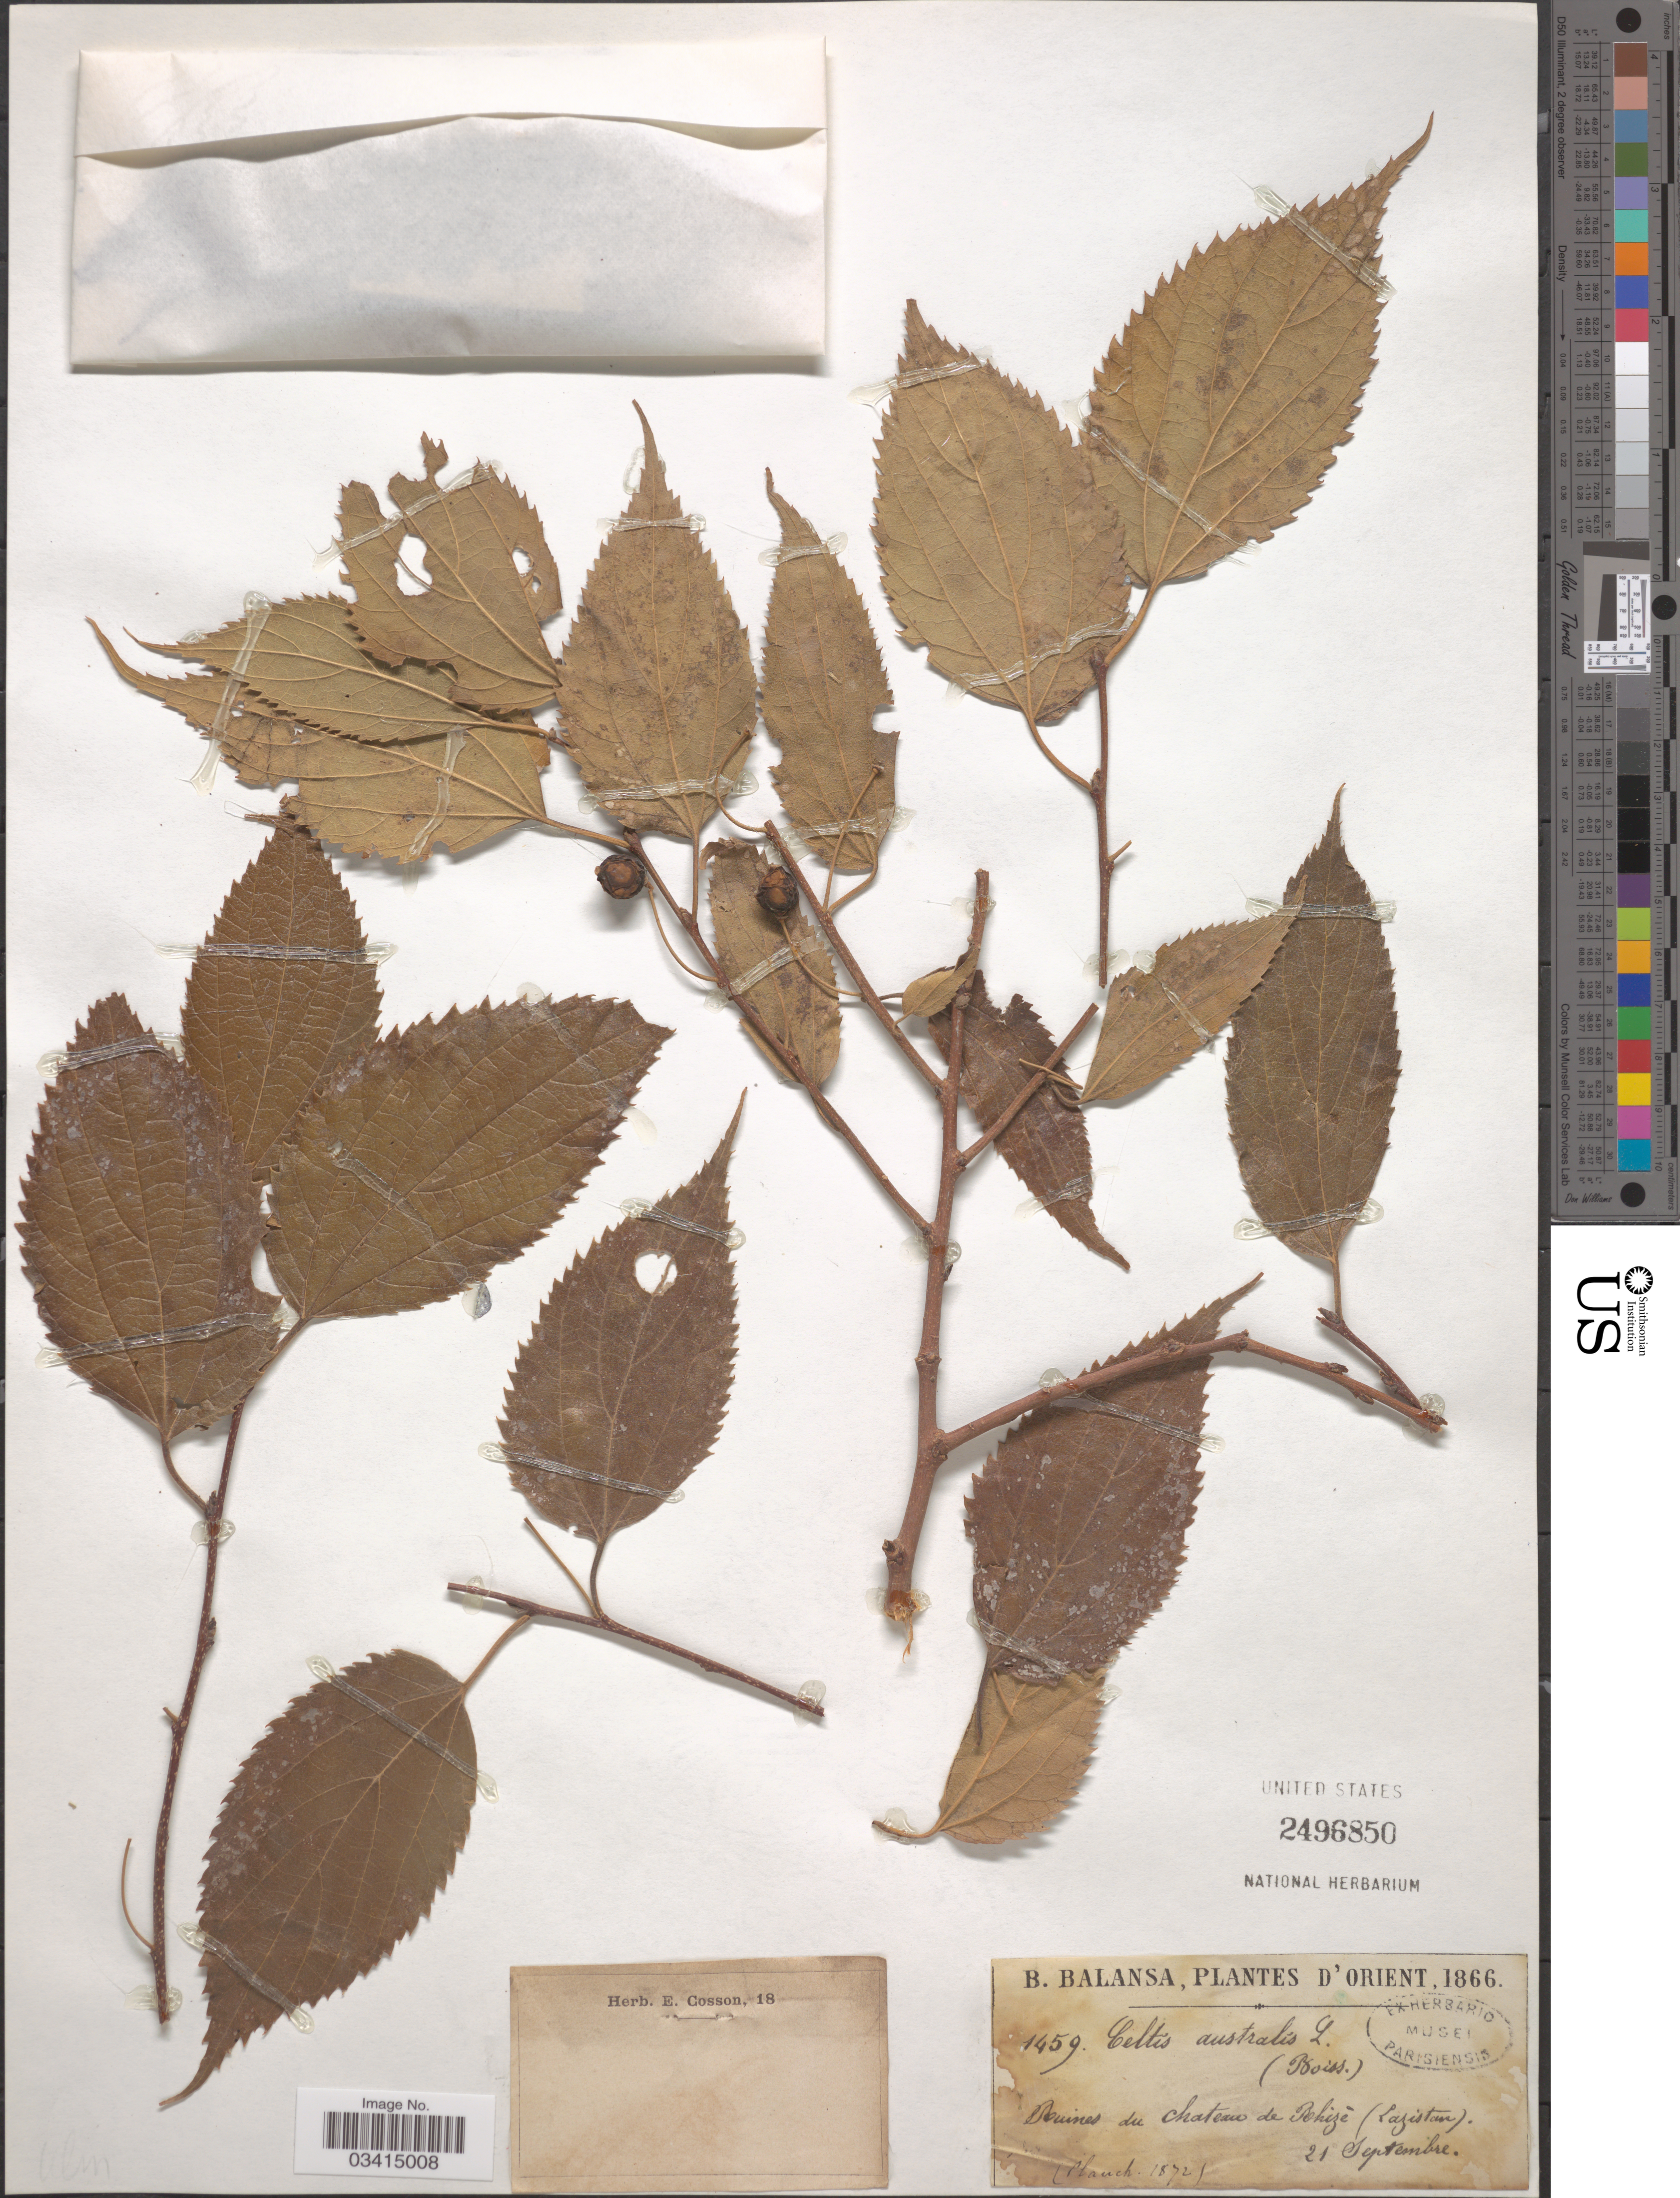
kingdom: Plantae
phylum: Tracheophyta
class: Magnoliopsida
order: Rosales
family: Cannabaceae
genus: Celtis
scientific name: Celtis australis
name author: L.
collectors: B. Balansa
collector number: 1459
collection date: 1866-09-21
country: Turkey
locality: Orient. Reuines du chateau de Rhizé (Lazistan).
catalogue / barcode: US 2496850